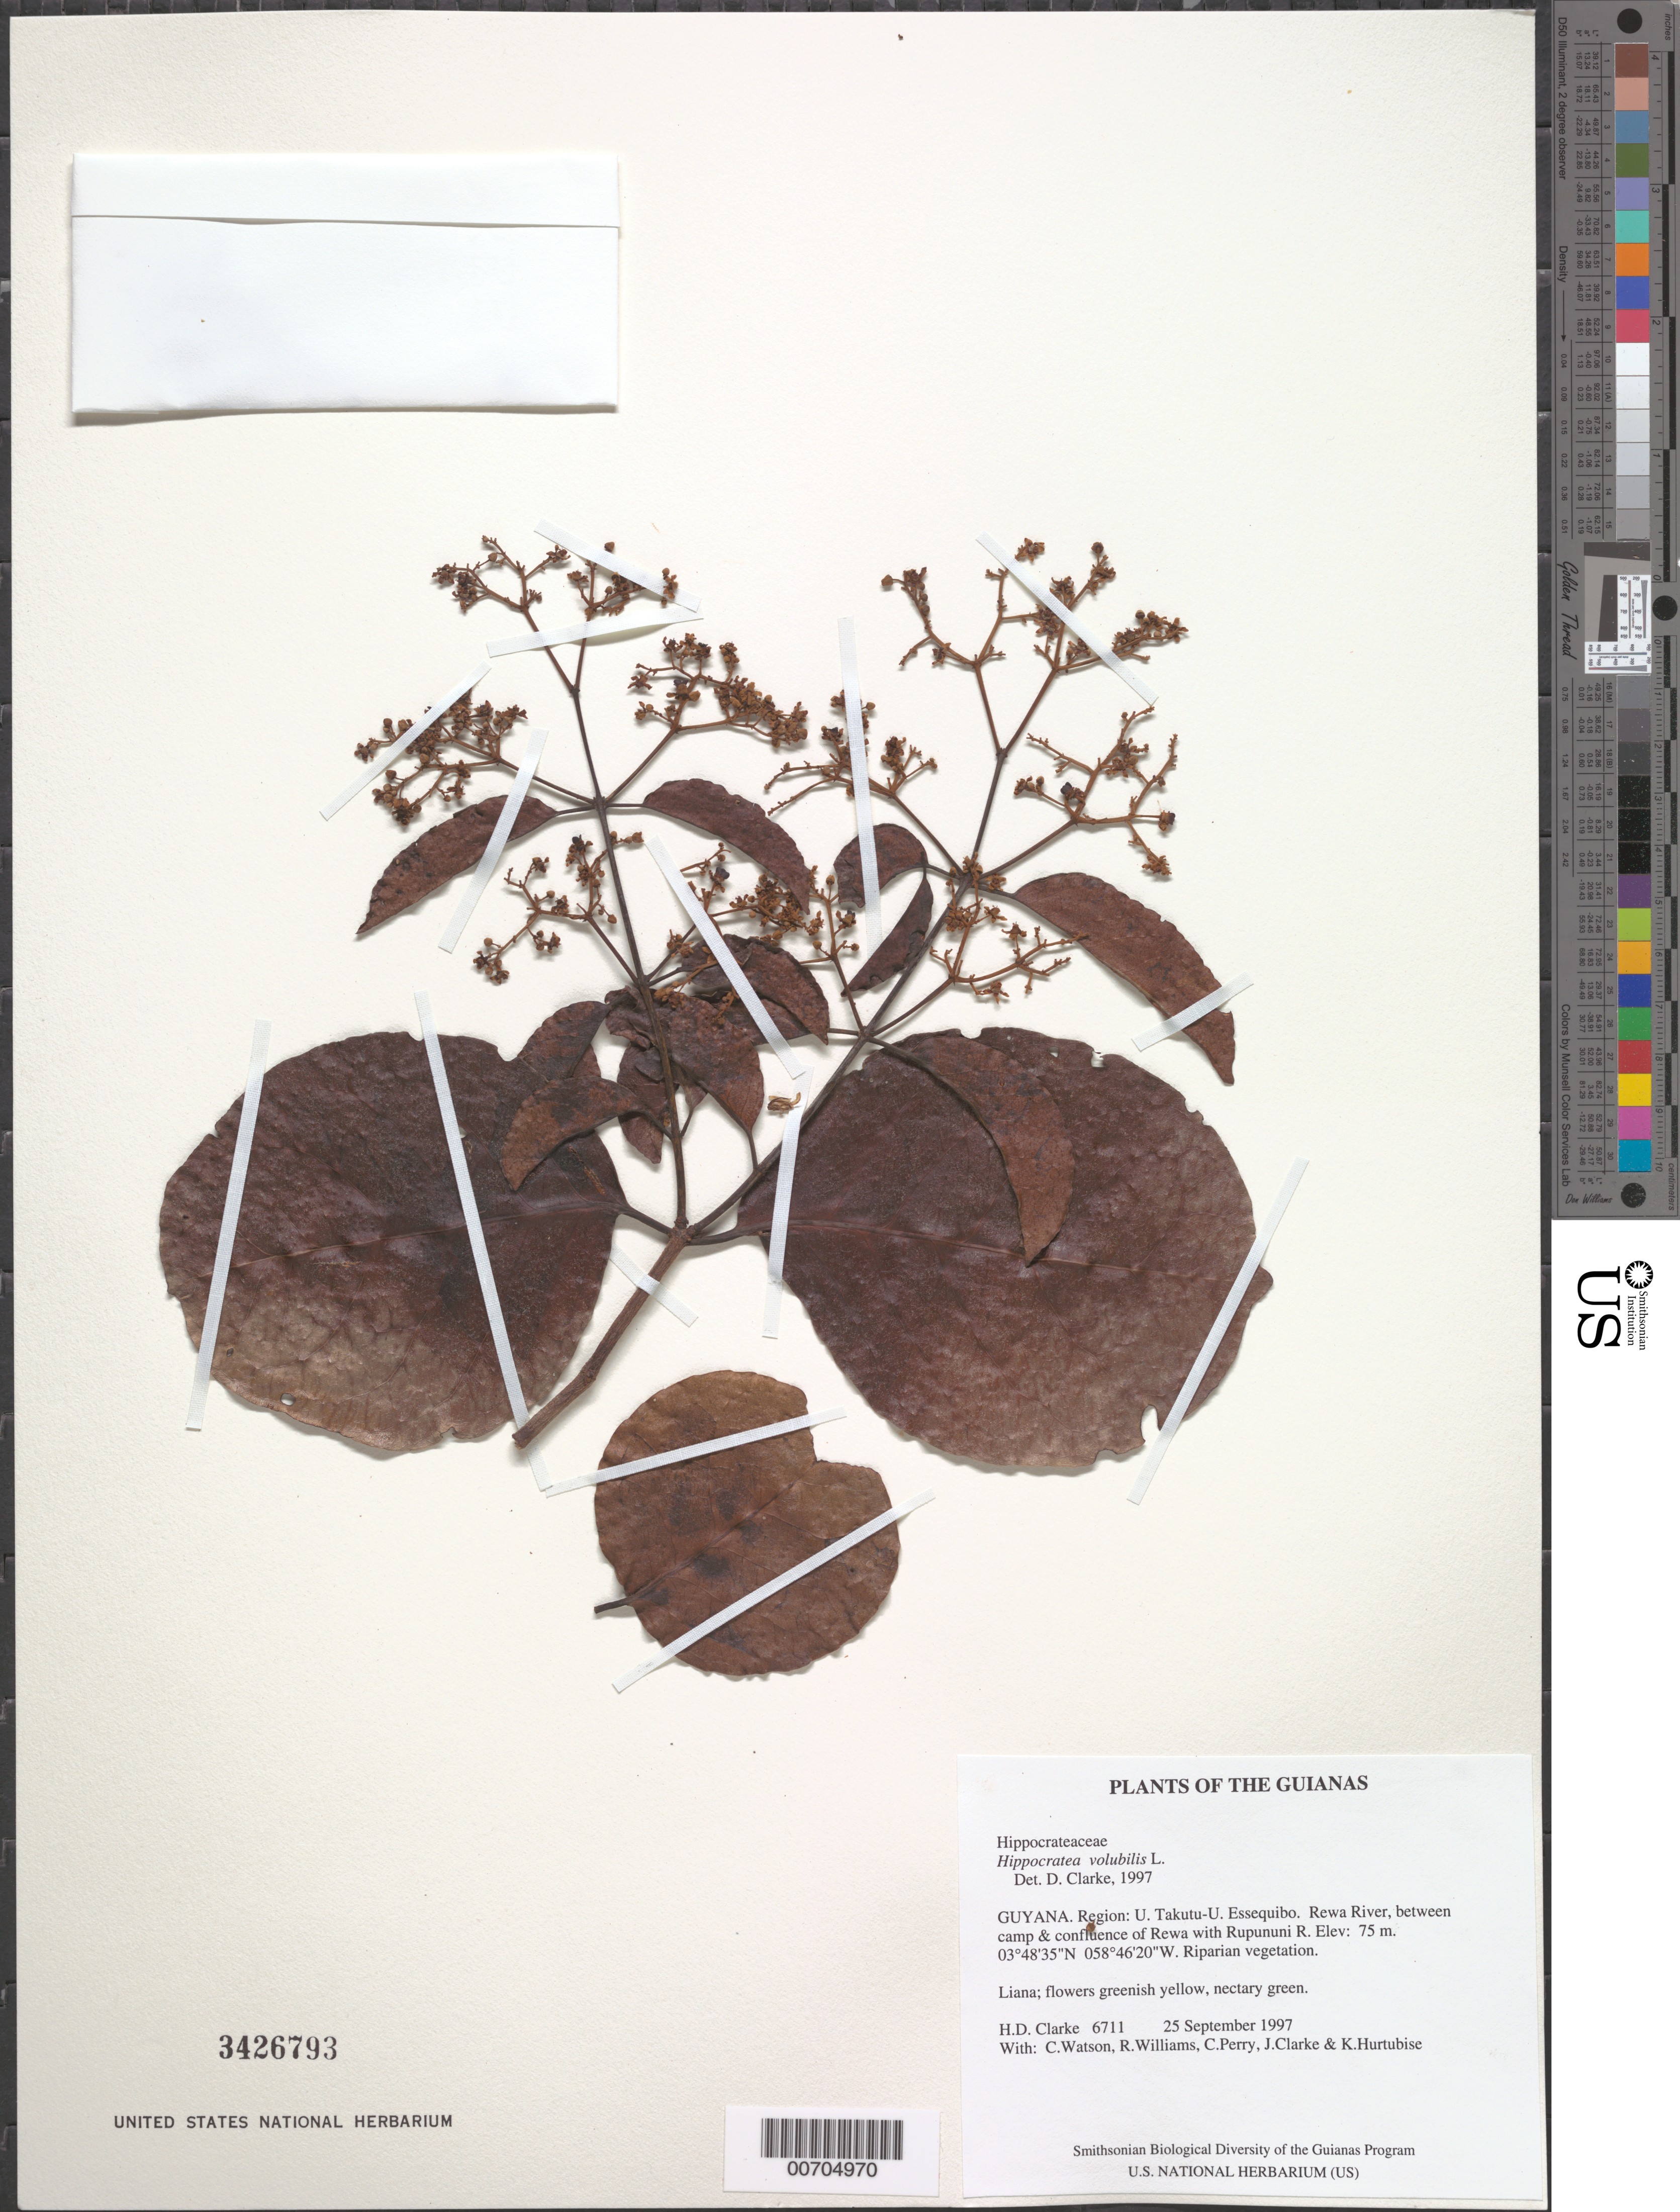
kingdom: Plantae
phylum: Tracheophyta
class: Magnoliopsida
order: Celastrales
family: Celastraceae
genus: Hippocratea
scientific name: Hippocratea volubilis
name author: L.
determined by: Clarke, H. D., University of North Carolina (Asheville)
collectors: H. D. Clarke, C. Watson, R. Williams, C. Perry, J. Clarke & K. Hurtubise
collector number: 6711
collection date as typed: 25 September 1997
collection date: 1997-09-25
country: Guyana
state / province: U. Takutu-U. Essequibo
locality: Rewa River, between camp & confluence of Rewa with Rupununi R.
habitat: Riparian vegetation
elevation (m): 75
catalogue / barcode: US 3426793